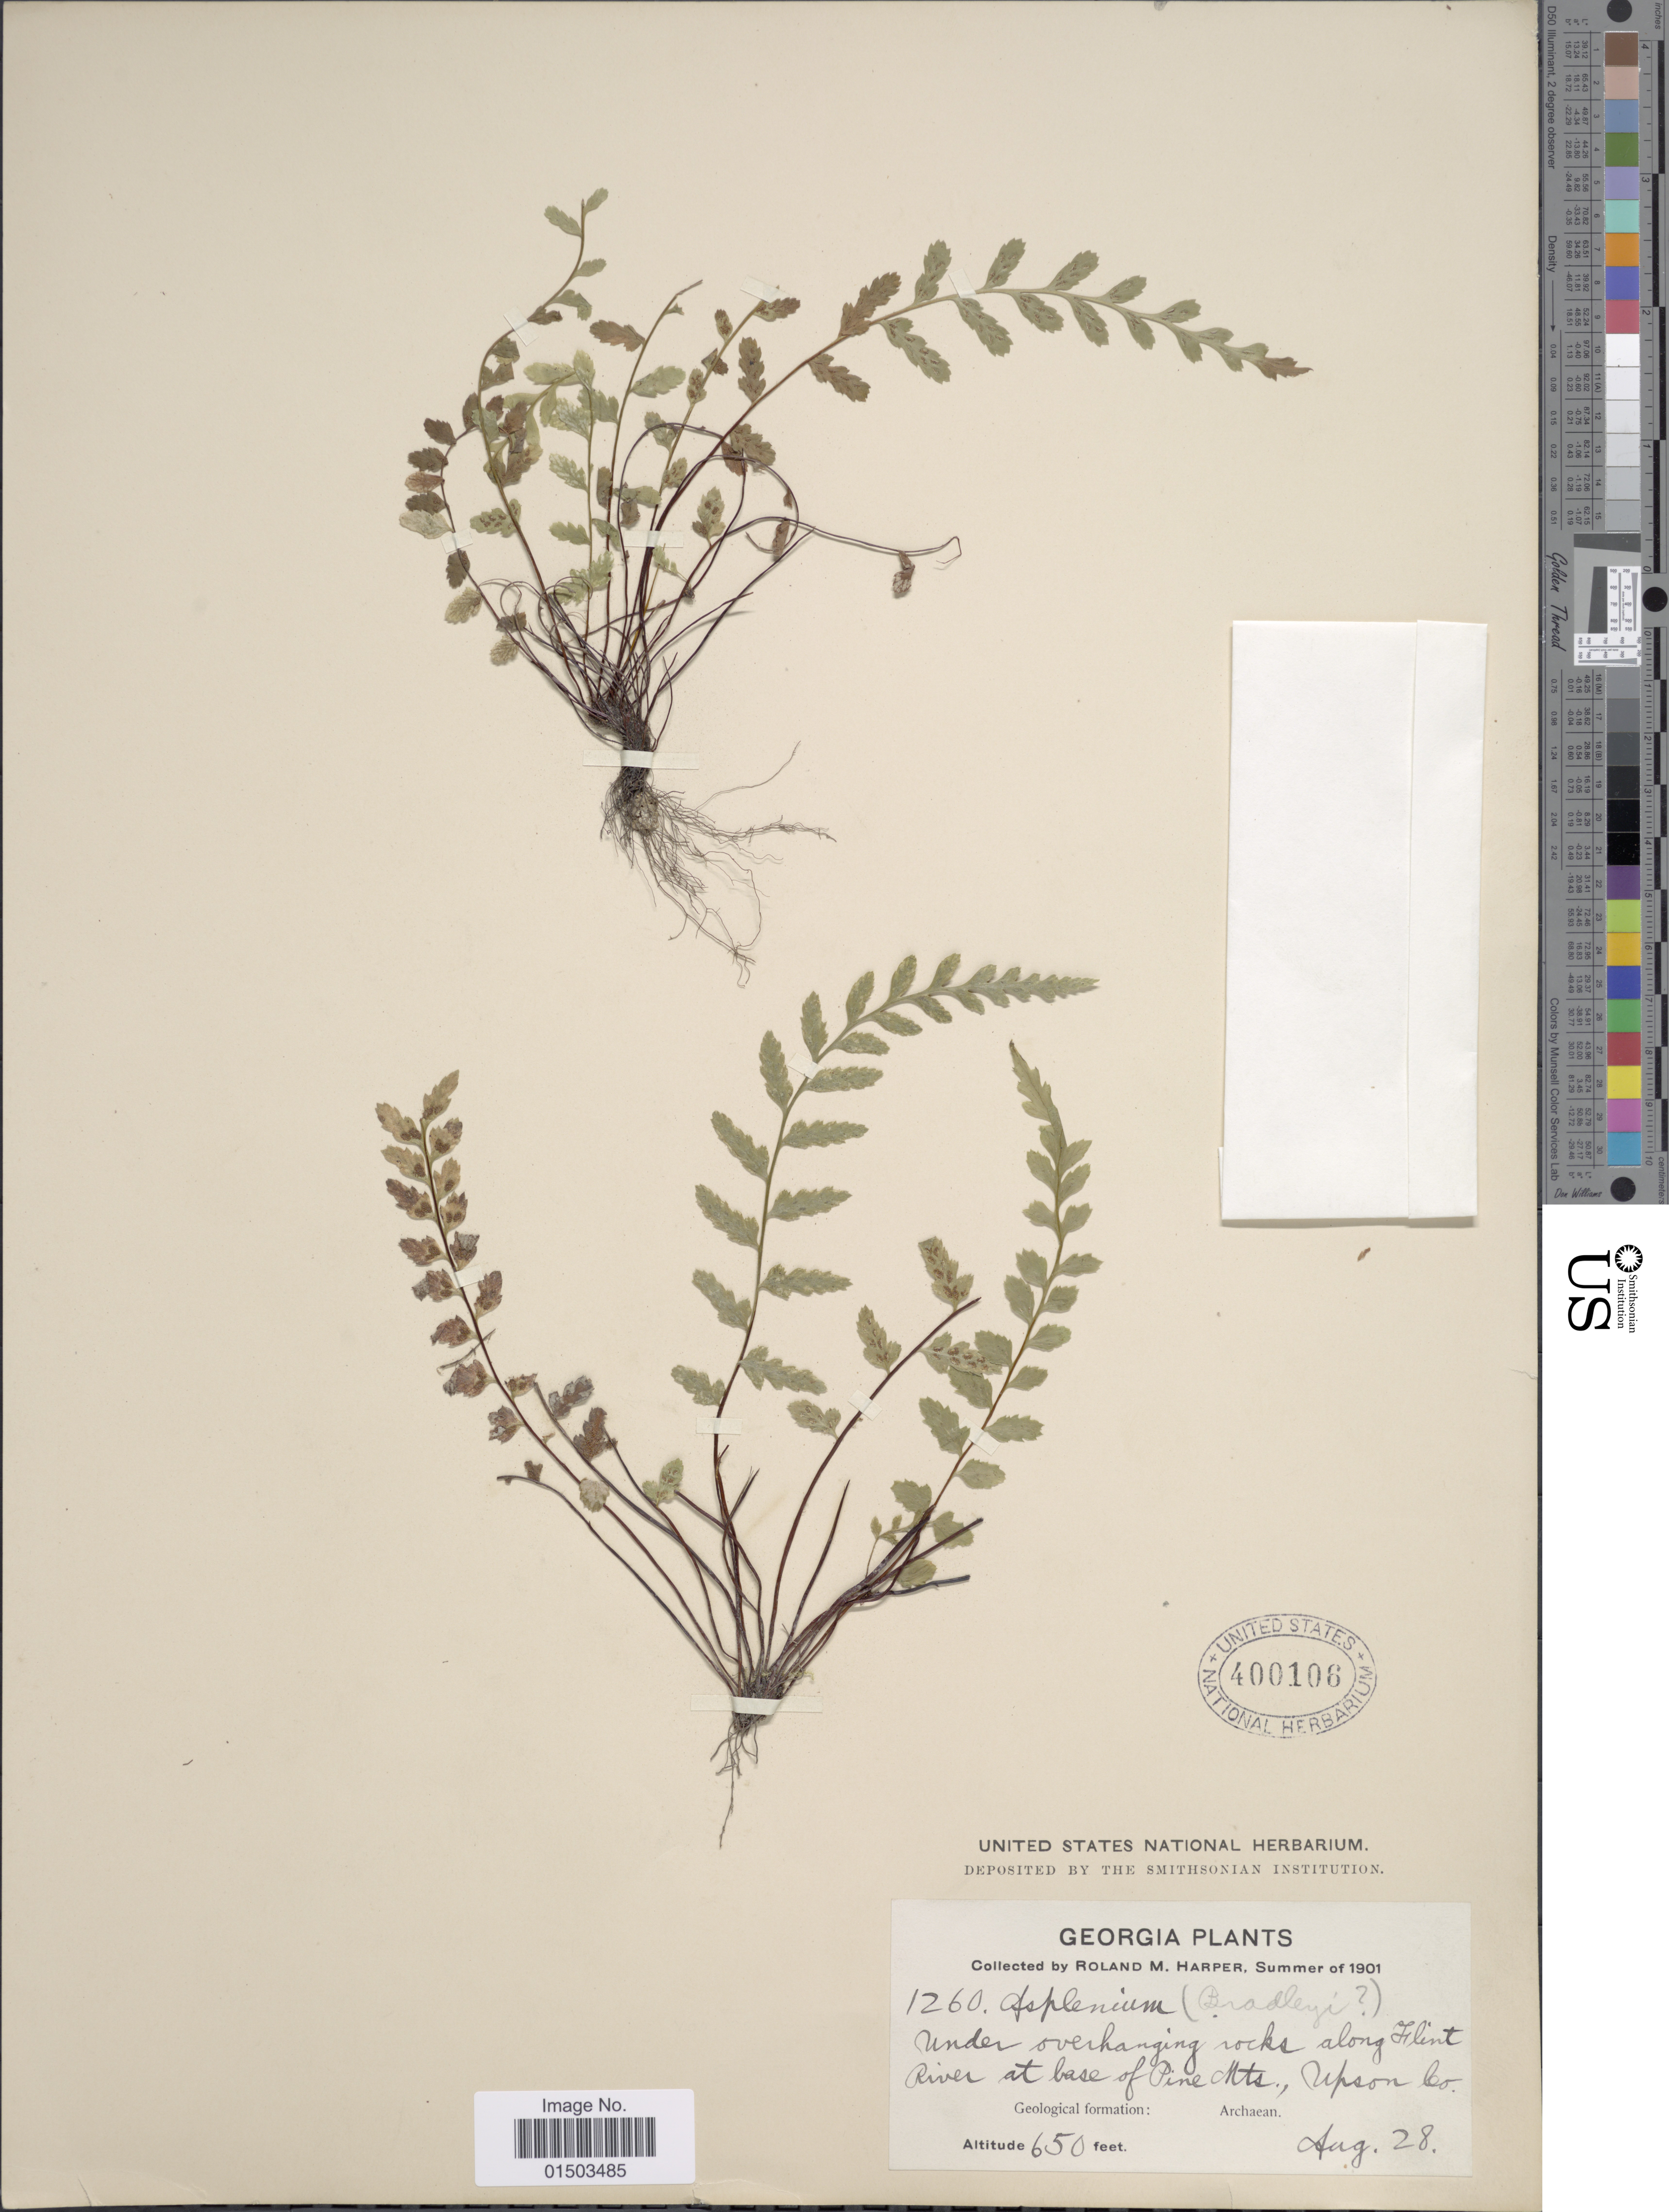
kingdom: Plantae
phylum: Tracheophyta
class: Polypodiopsida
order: Polypodiales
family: Aspleniaceae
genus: Asplenium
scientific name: Asplenium bradleyi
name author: D.C. Eaton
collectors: R. M. Harper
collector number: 1260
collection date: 1901-08-28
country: United States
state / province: Georgia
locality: Georgia, River at base of Pine Mts., Upson Co. Archaean.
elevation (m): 198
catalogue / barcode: US 400106